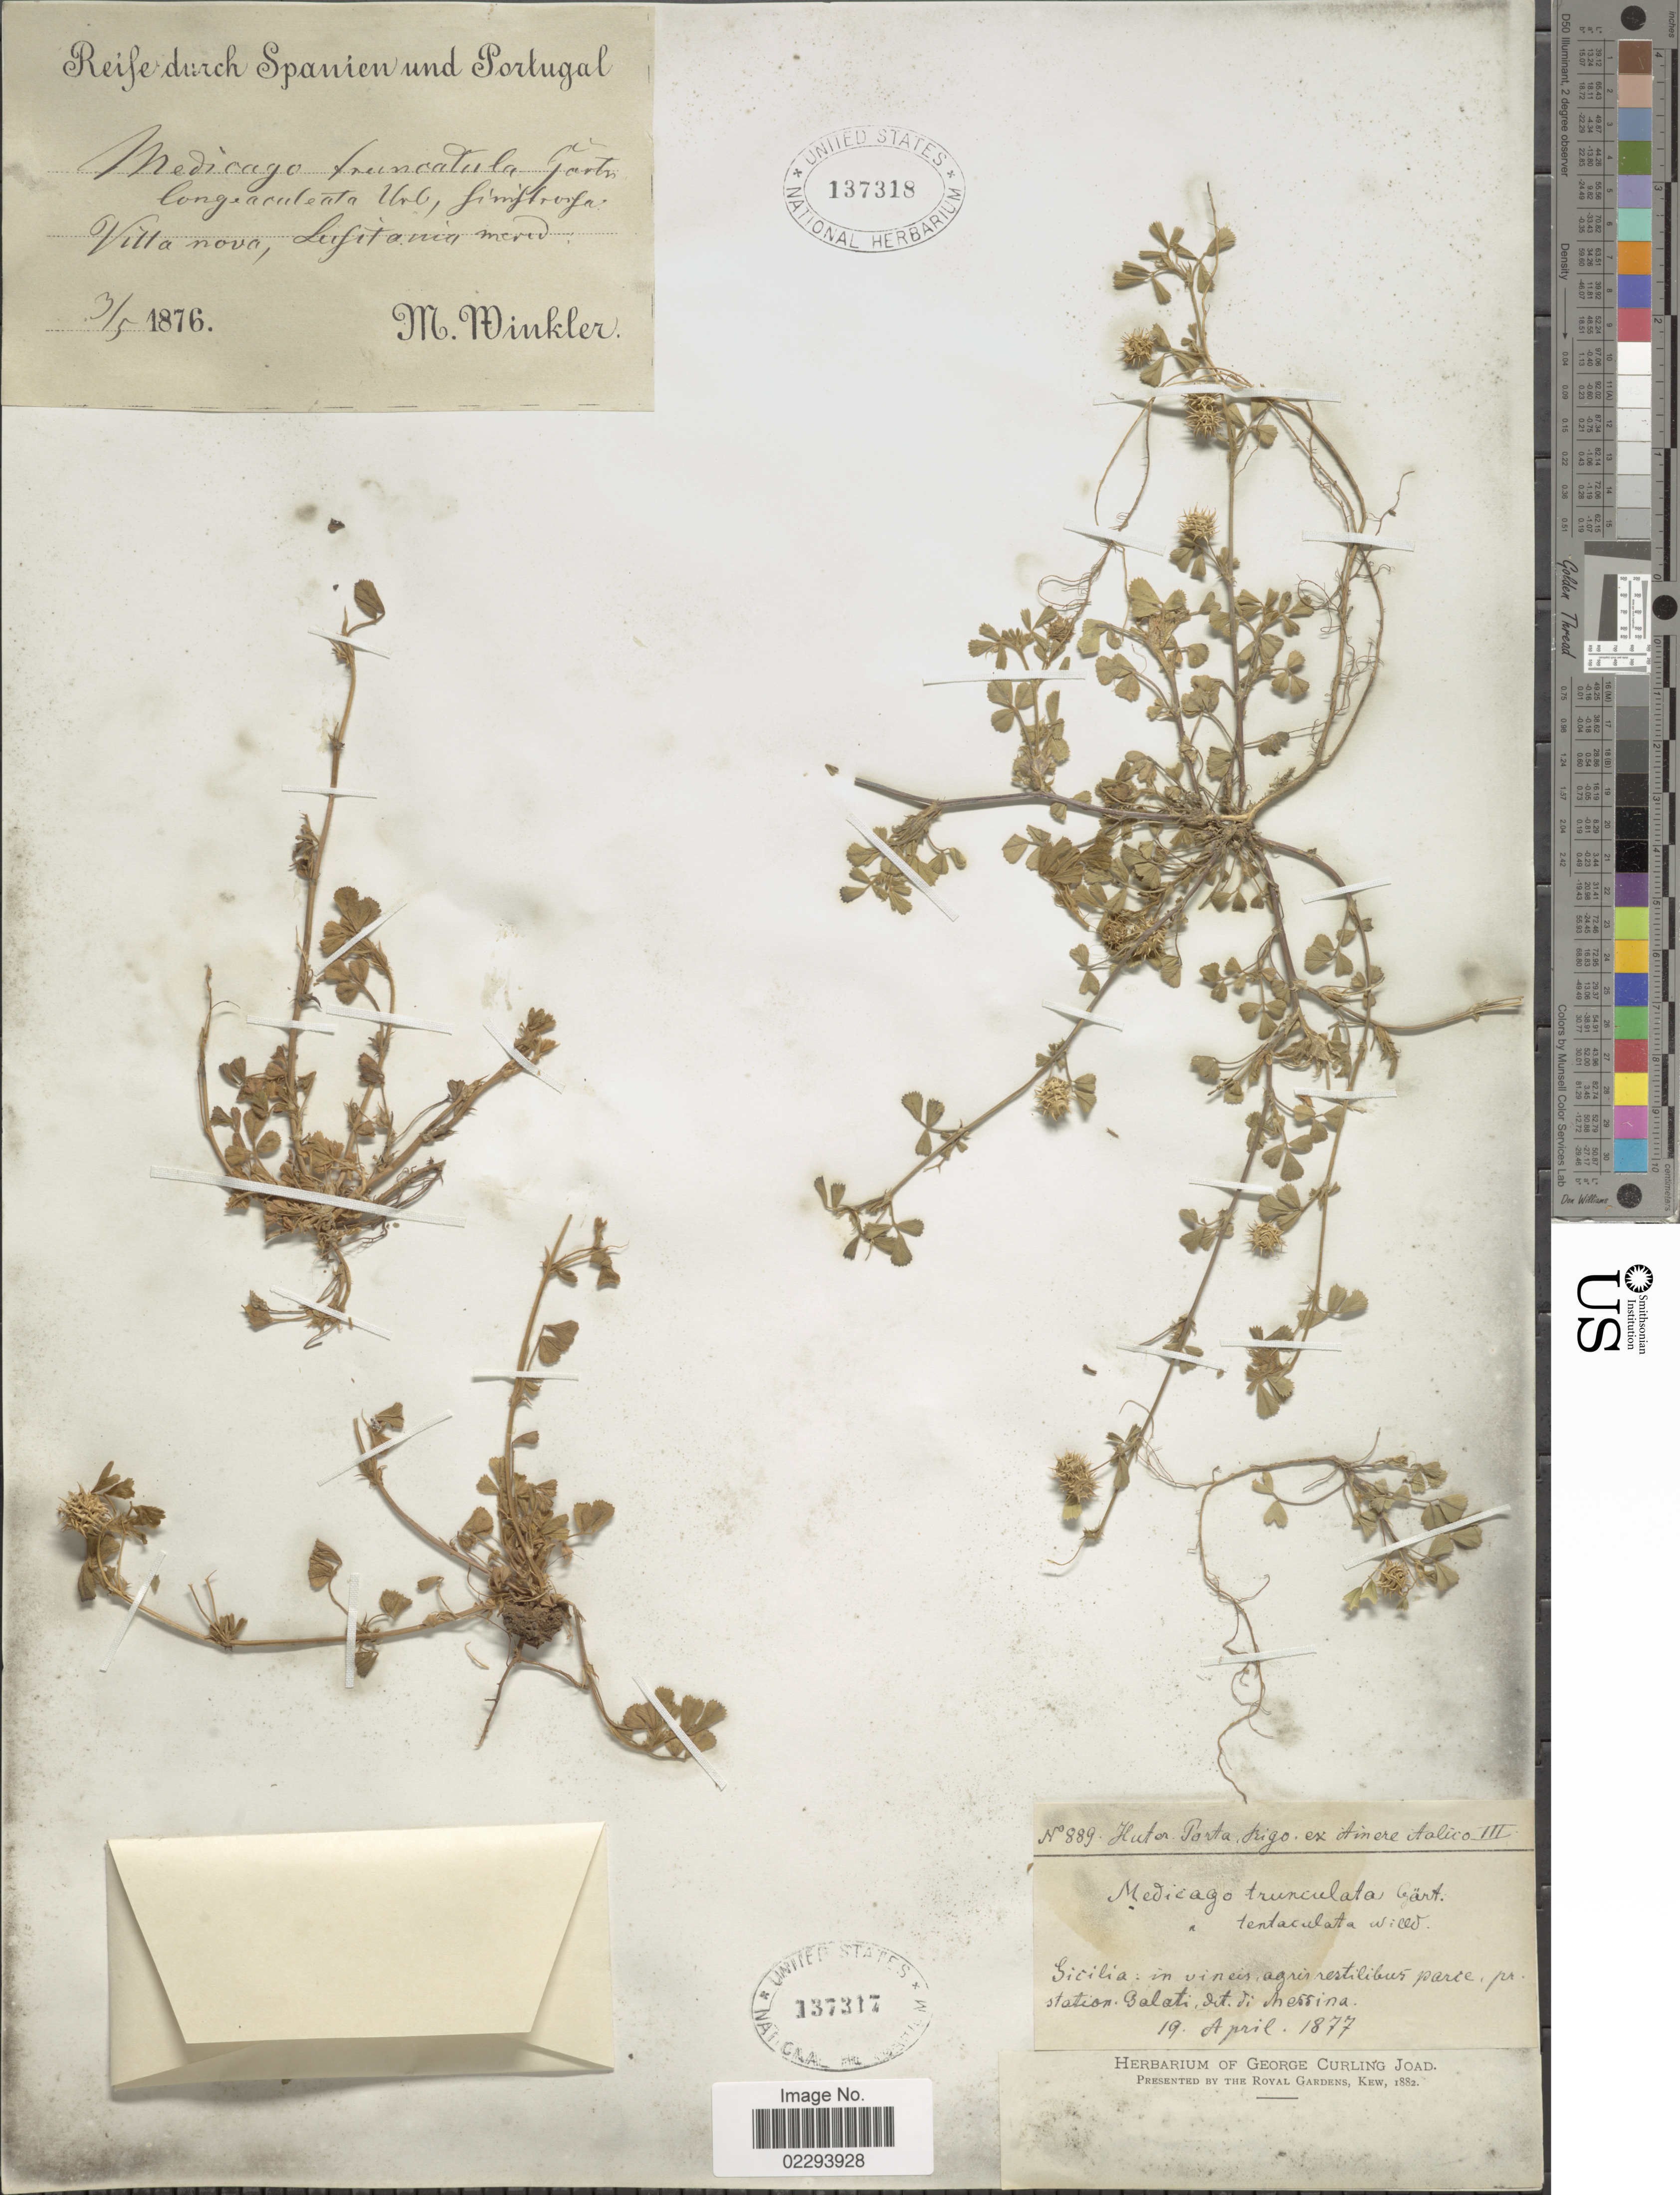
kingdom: Plantae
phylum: Tracheophyta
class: Magnoliopsida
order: Fabales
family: Fabaceae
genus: Medicago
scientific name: Medicago truncatula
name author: Gaertn.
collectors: M. Winkler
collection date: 1876-05-03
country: Portugal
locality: Villa nova, Lufitanica merid.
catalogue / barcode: US 137318